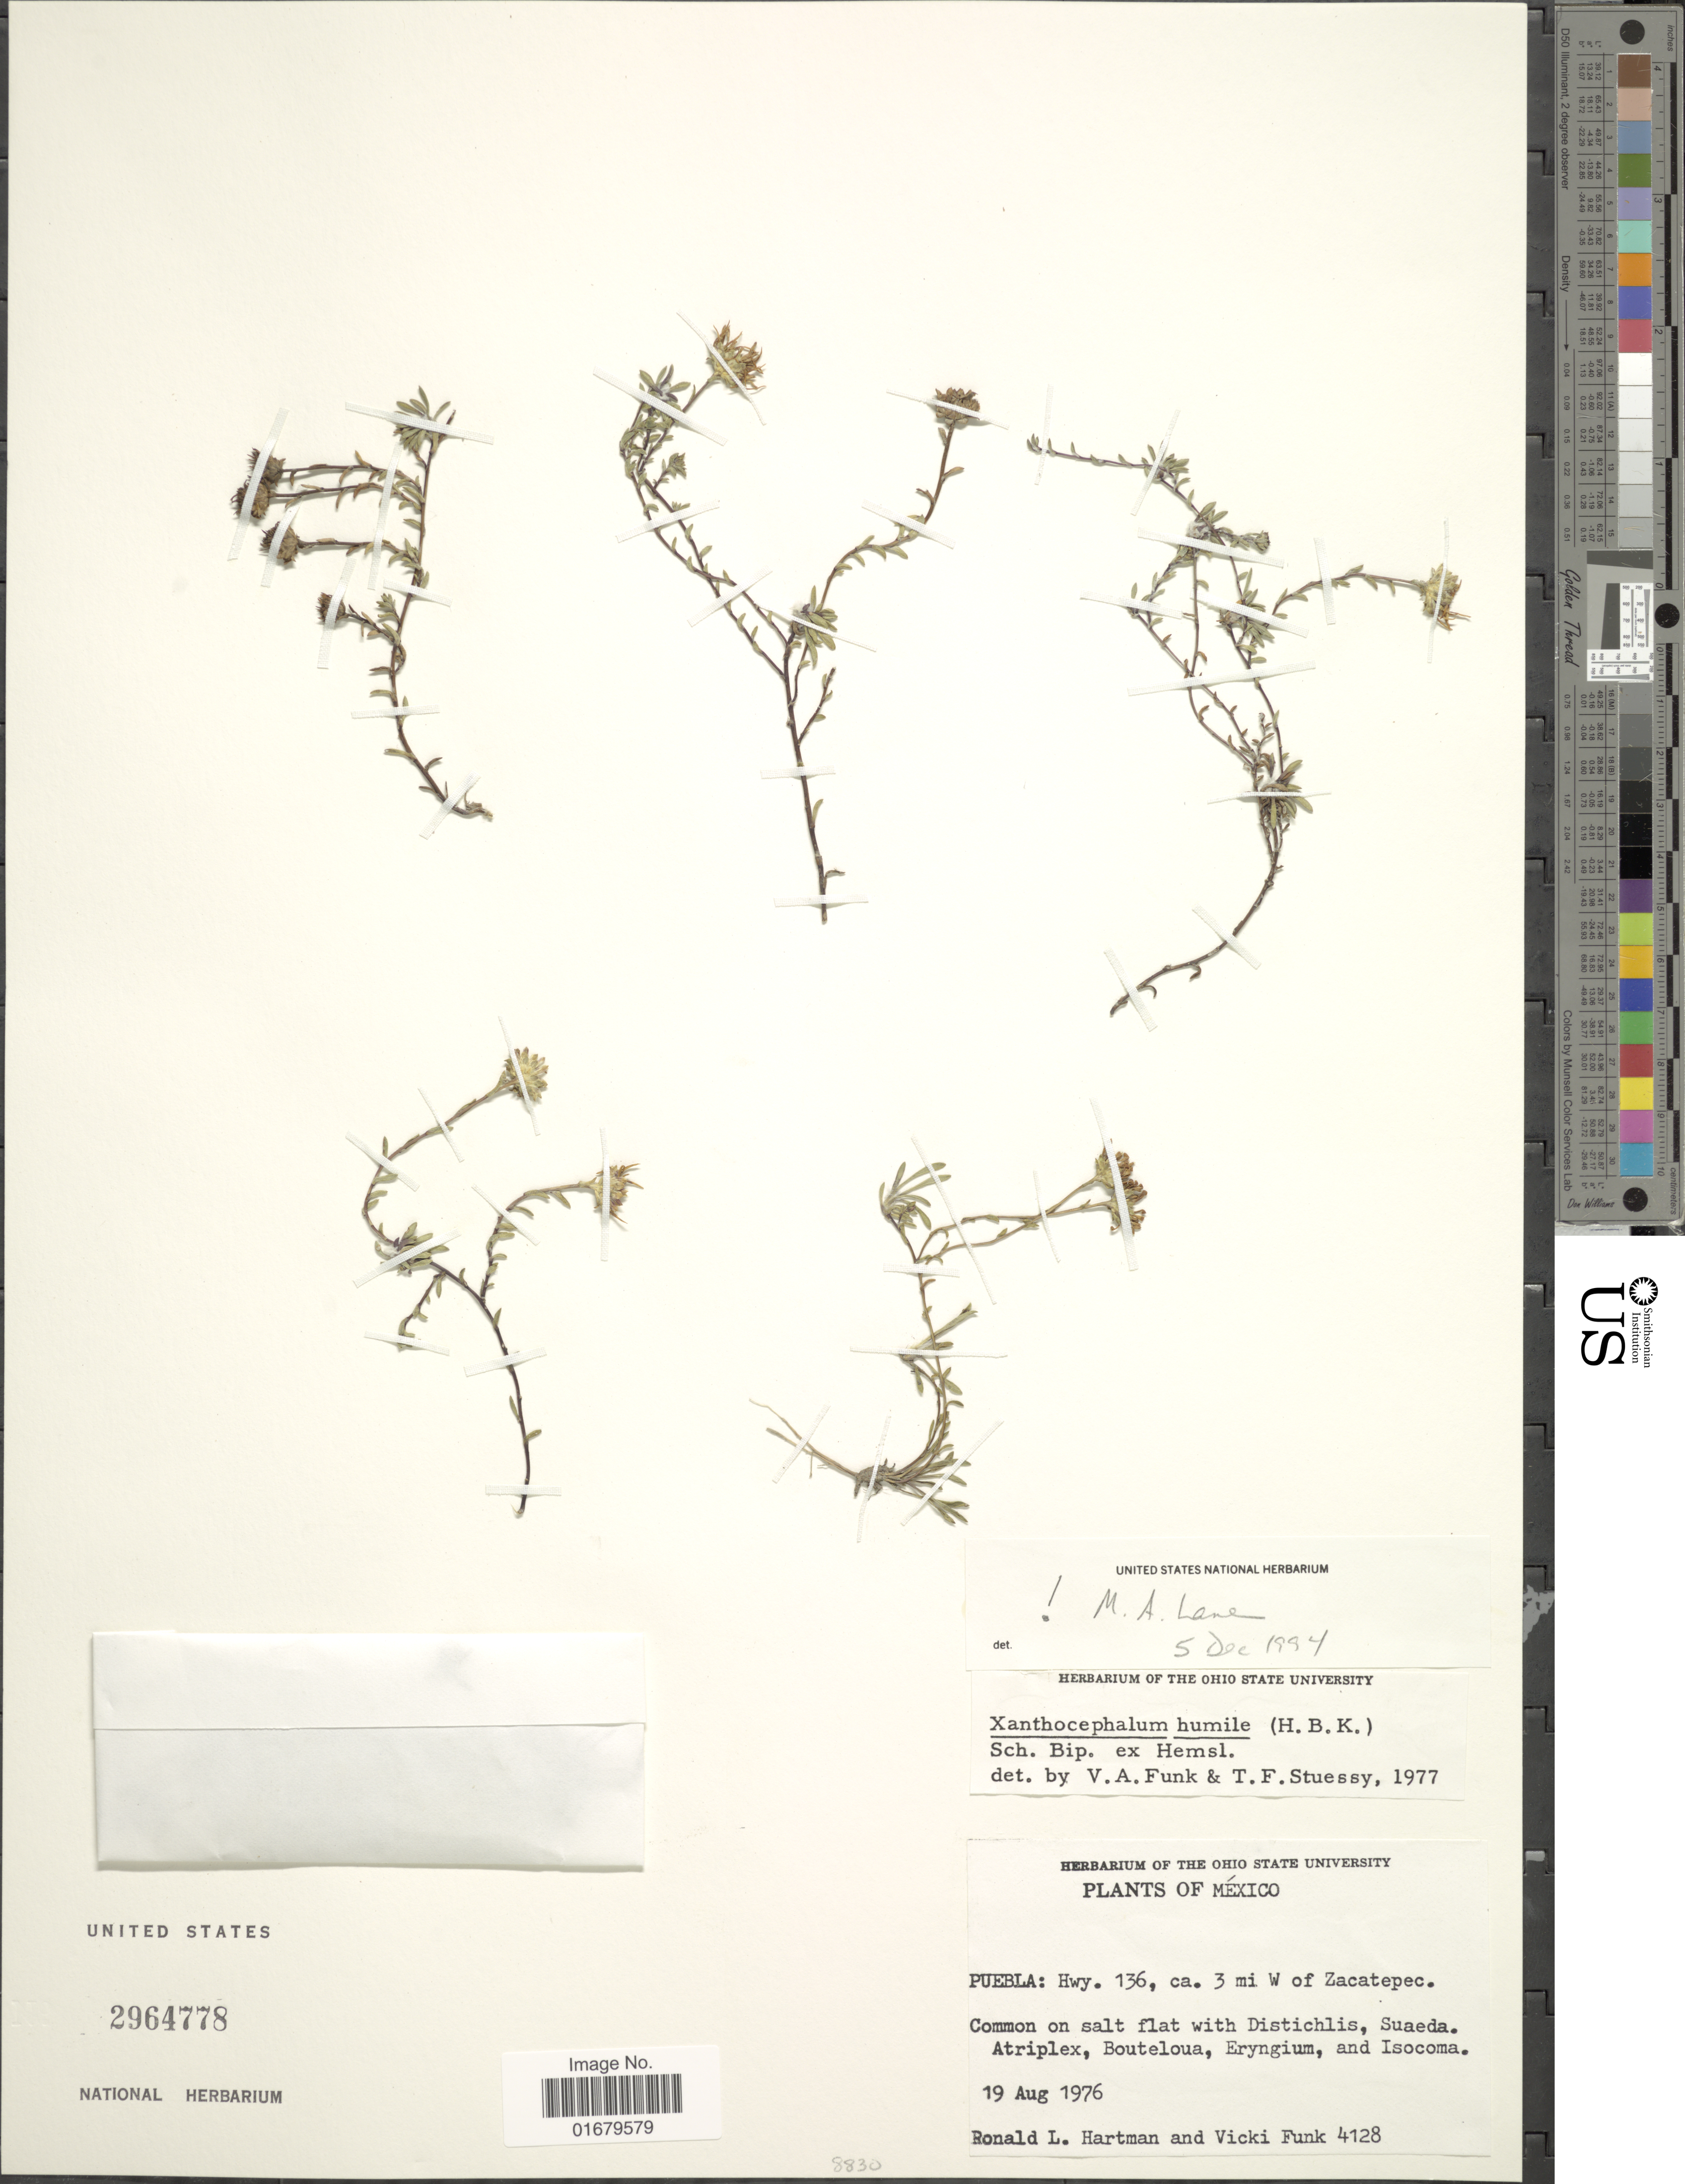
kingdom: Plantae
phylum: Tracheophyta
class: Magnoliopsida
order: Asterales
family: Asteraceae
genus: Xanthocephalum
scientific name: Xanthocephalum humile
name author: (Kunth) Benth. & Hook. f.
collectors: R. L. Hartman & V. Funk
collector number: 4128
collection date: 1976-08-19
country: Mexico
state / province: Puebla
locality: Hwy. 136, ca. 3 mi W of Zacatepec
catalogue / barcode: US 2964778